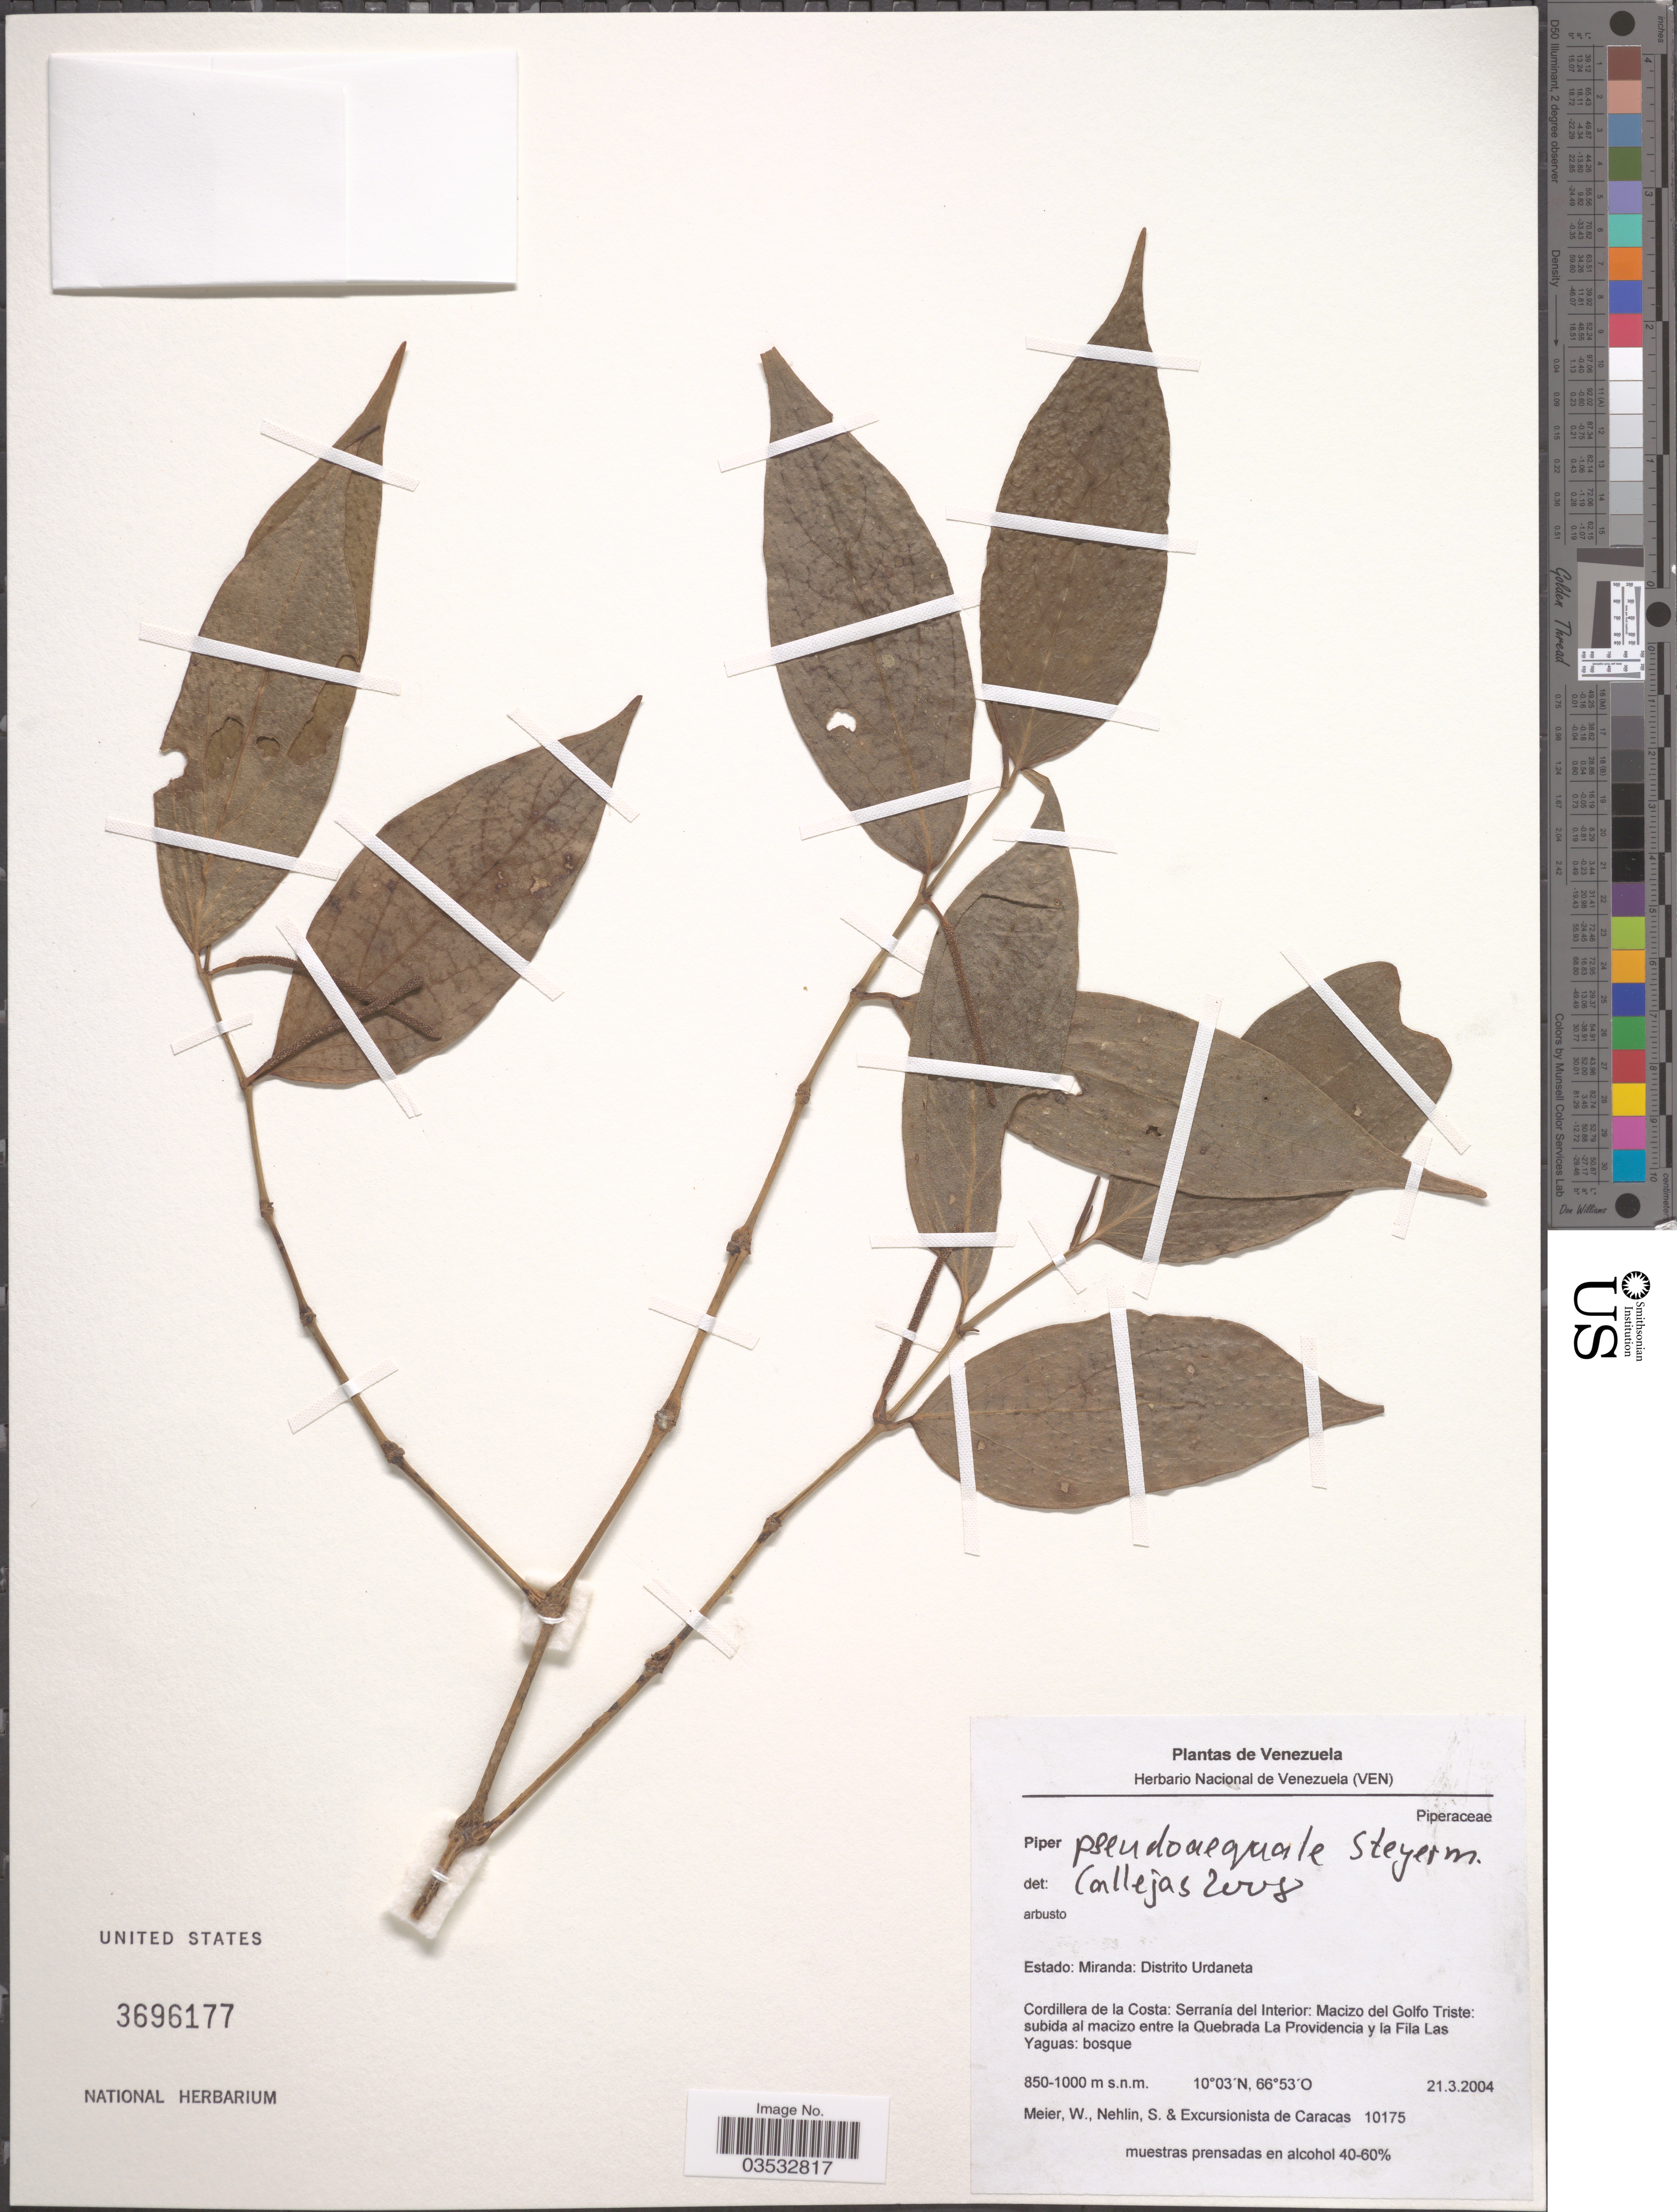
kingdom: Plantae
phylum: Tracheophyta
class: Magnoliopsida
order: Piperales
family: Piperaceae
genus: Piper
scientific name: Piper pseudoaequale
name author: Steyerm.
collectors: W. Meier, S. Nehlin & Excursionista de Caracas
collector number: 10175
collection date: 2004-03-21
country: Venezuela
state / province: Miranda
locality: Distrito Urdaneta. Cordillera de la Costa: Serrania del Interior: Macizo del Golfo Triste: subida al macizo entra la Quebrada La Providencia y la Fila Las Yaguas.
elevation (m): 850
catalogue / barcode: US 3696177